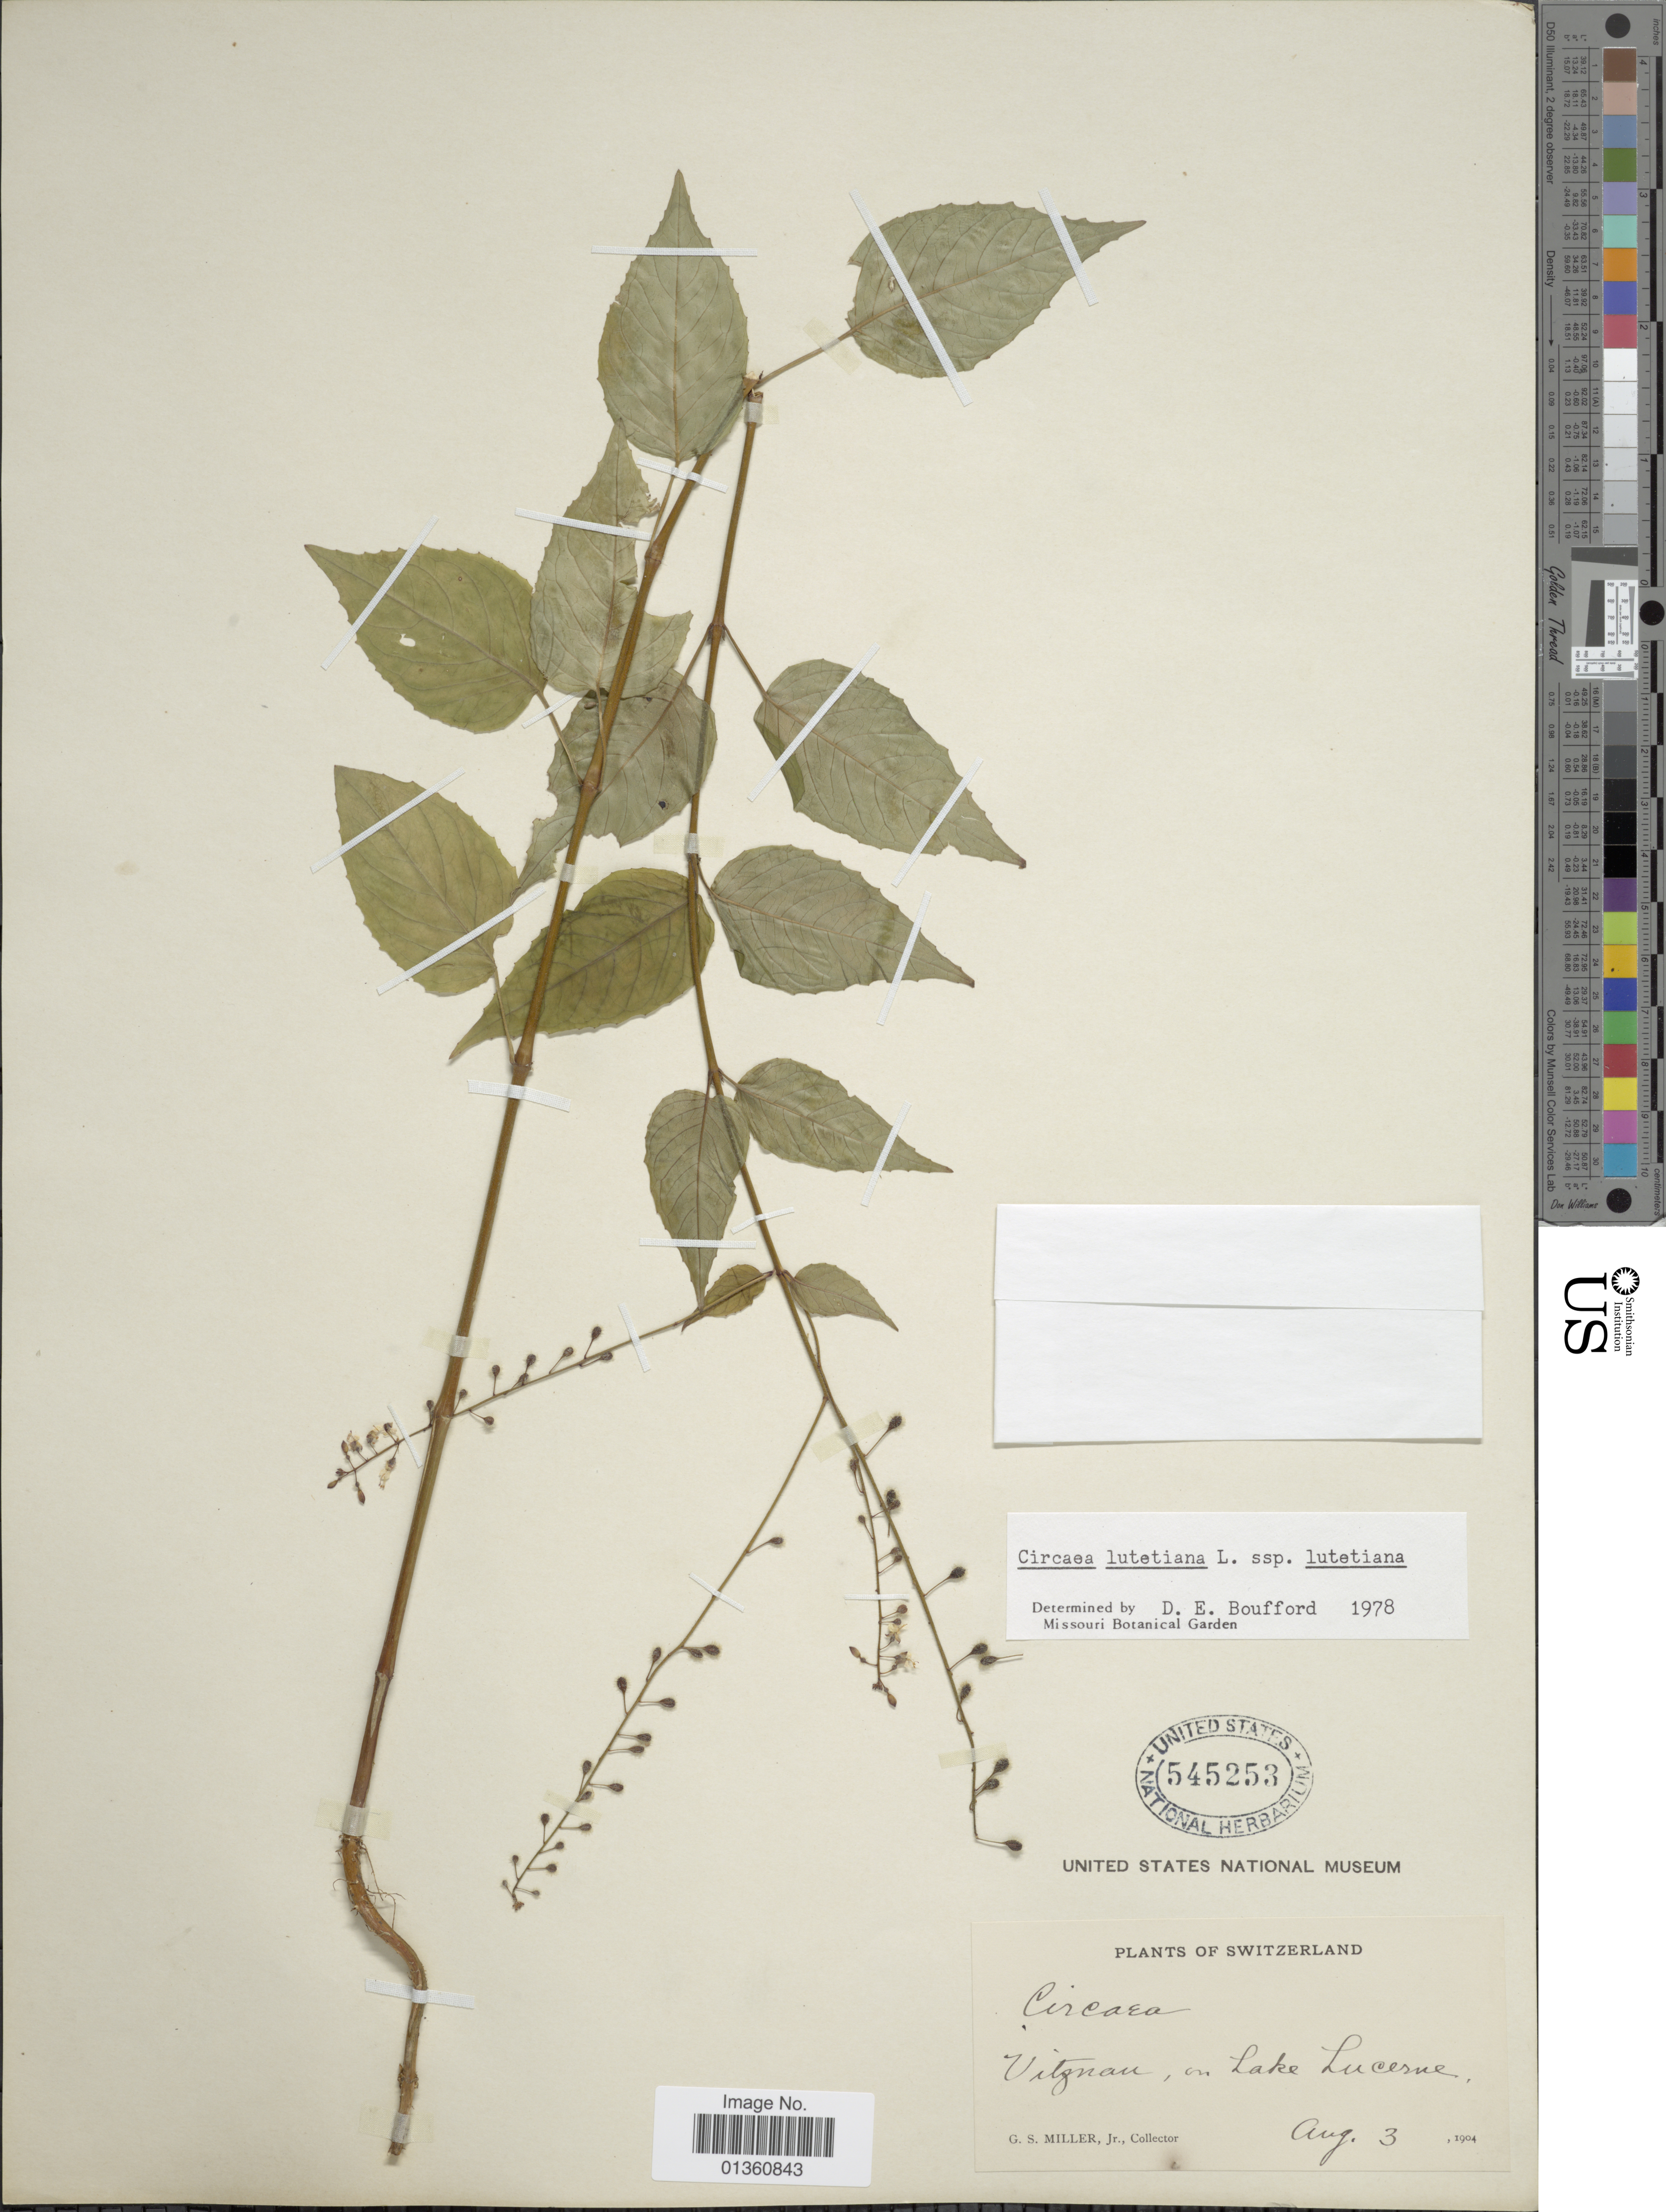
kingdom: Plantae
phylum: Tracheophyta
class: Magnoliopsida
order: Myrtales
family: Onagraceae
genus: Circaea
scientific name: Circaea lutetiana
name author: L.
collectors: G. S. Miller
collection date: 1904-08-03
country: Switzerland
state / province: Lucerne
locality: Vitznau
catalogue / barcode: US 545253